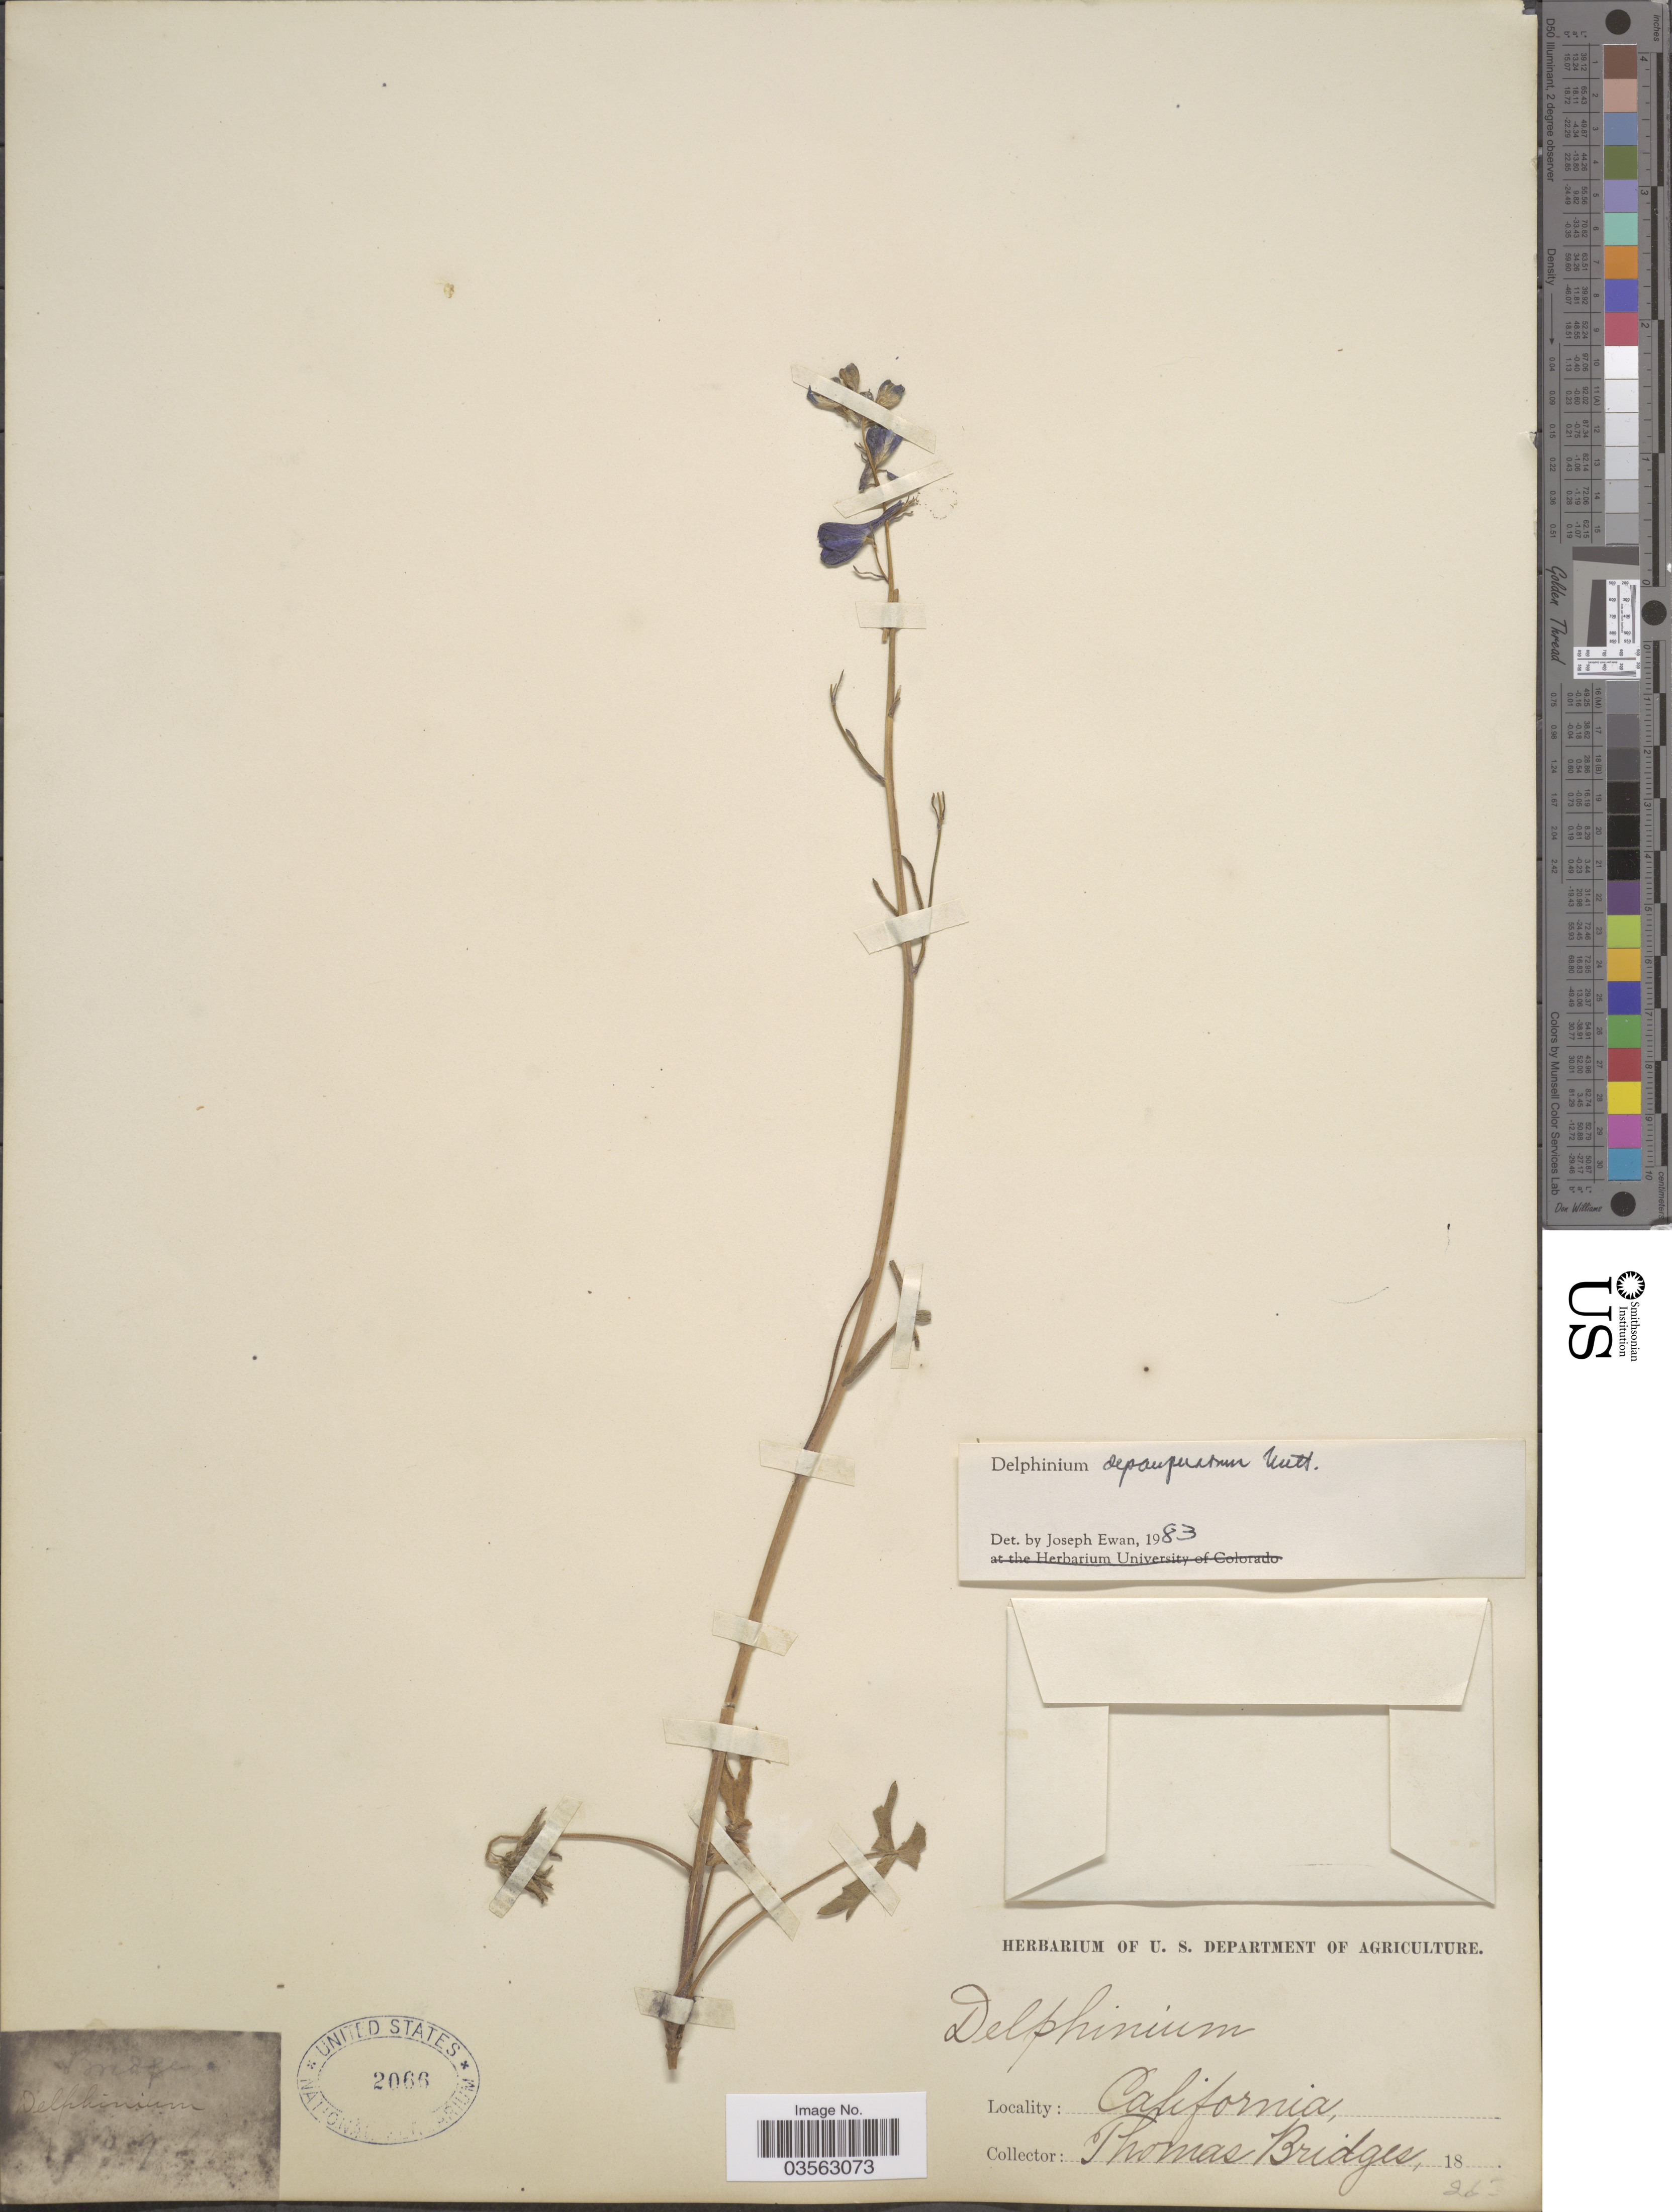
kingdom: Plantae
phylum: Tracheophyta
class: Magnoliopsida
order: Ranunculales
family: Ranunculaceae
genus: Delphinium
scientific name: Delphinium depauperatum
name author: Nutt.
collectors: T. Bridges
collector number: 262*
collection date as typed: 18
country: United States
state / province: California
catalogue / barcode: US 2066